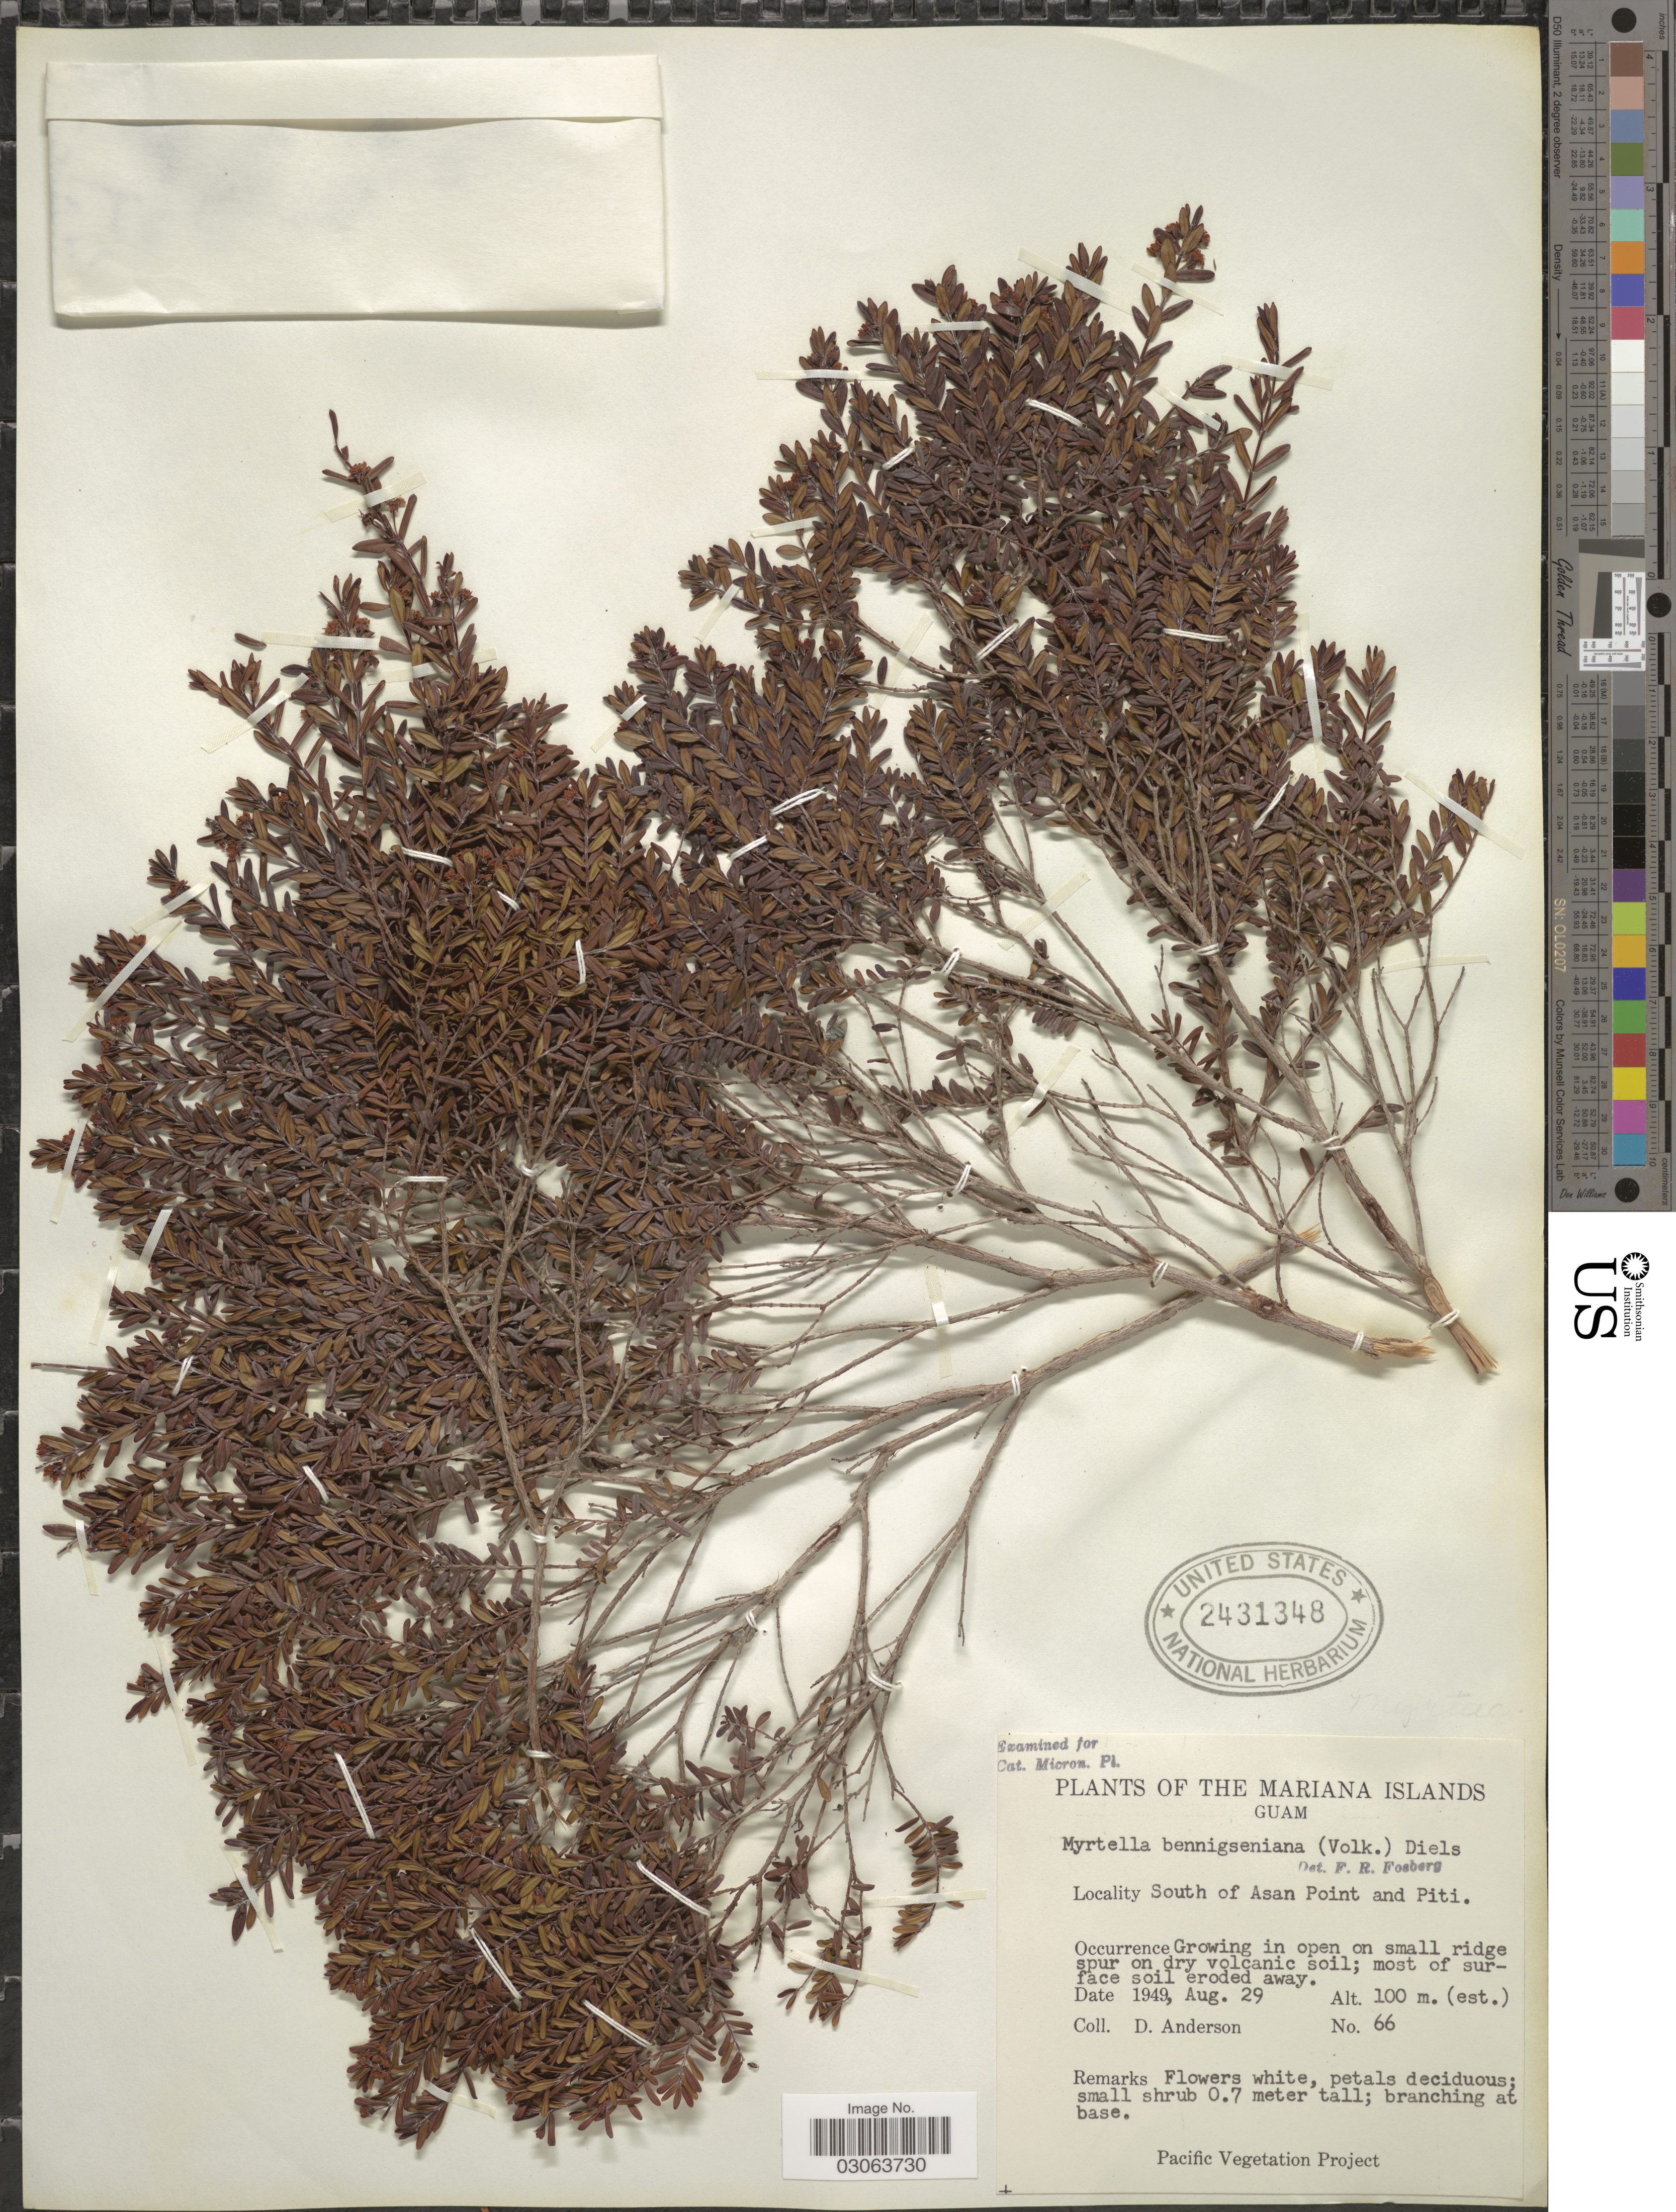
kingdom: Plantae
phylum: Tracheophyta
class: Magnoliopsida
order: Myrtales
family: Myrtaceae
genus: Myrtella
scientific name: Myrtella bennigseniana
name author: (Volkens) Diels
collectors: D. Anderson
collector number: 66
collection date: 1949-08-29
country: Guam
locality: The Mariana Islands, South of Asan Point and Piti.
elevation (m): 100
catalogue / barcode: US 2431348